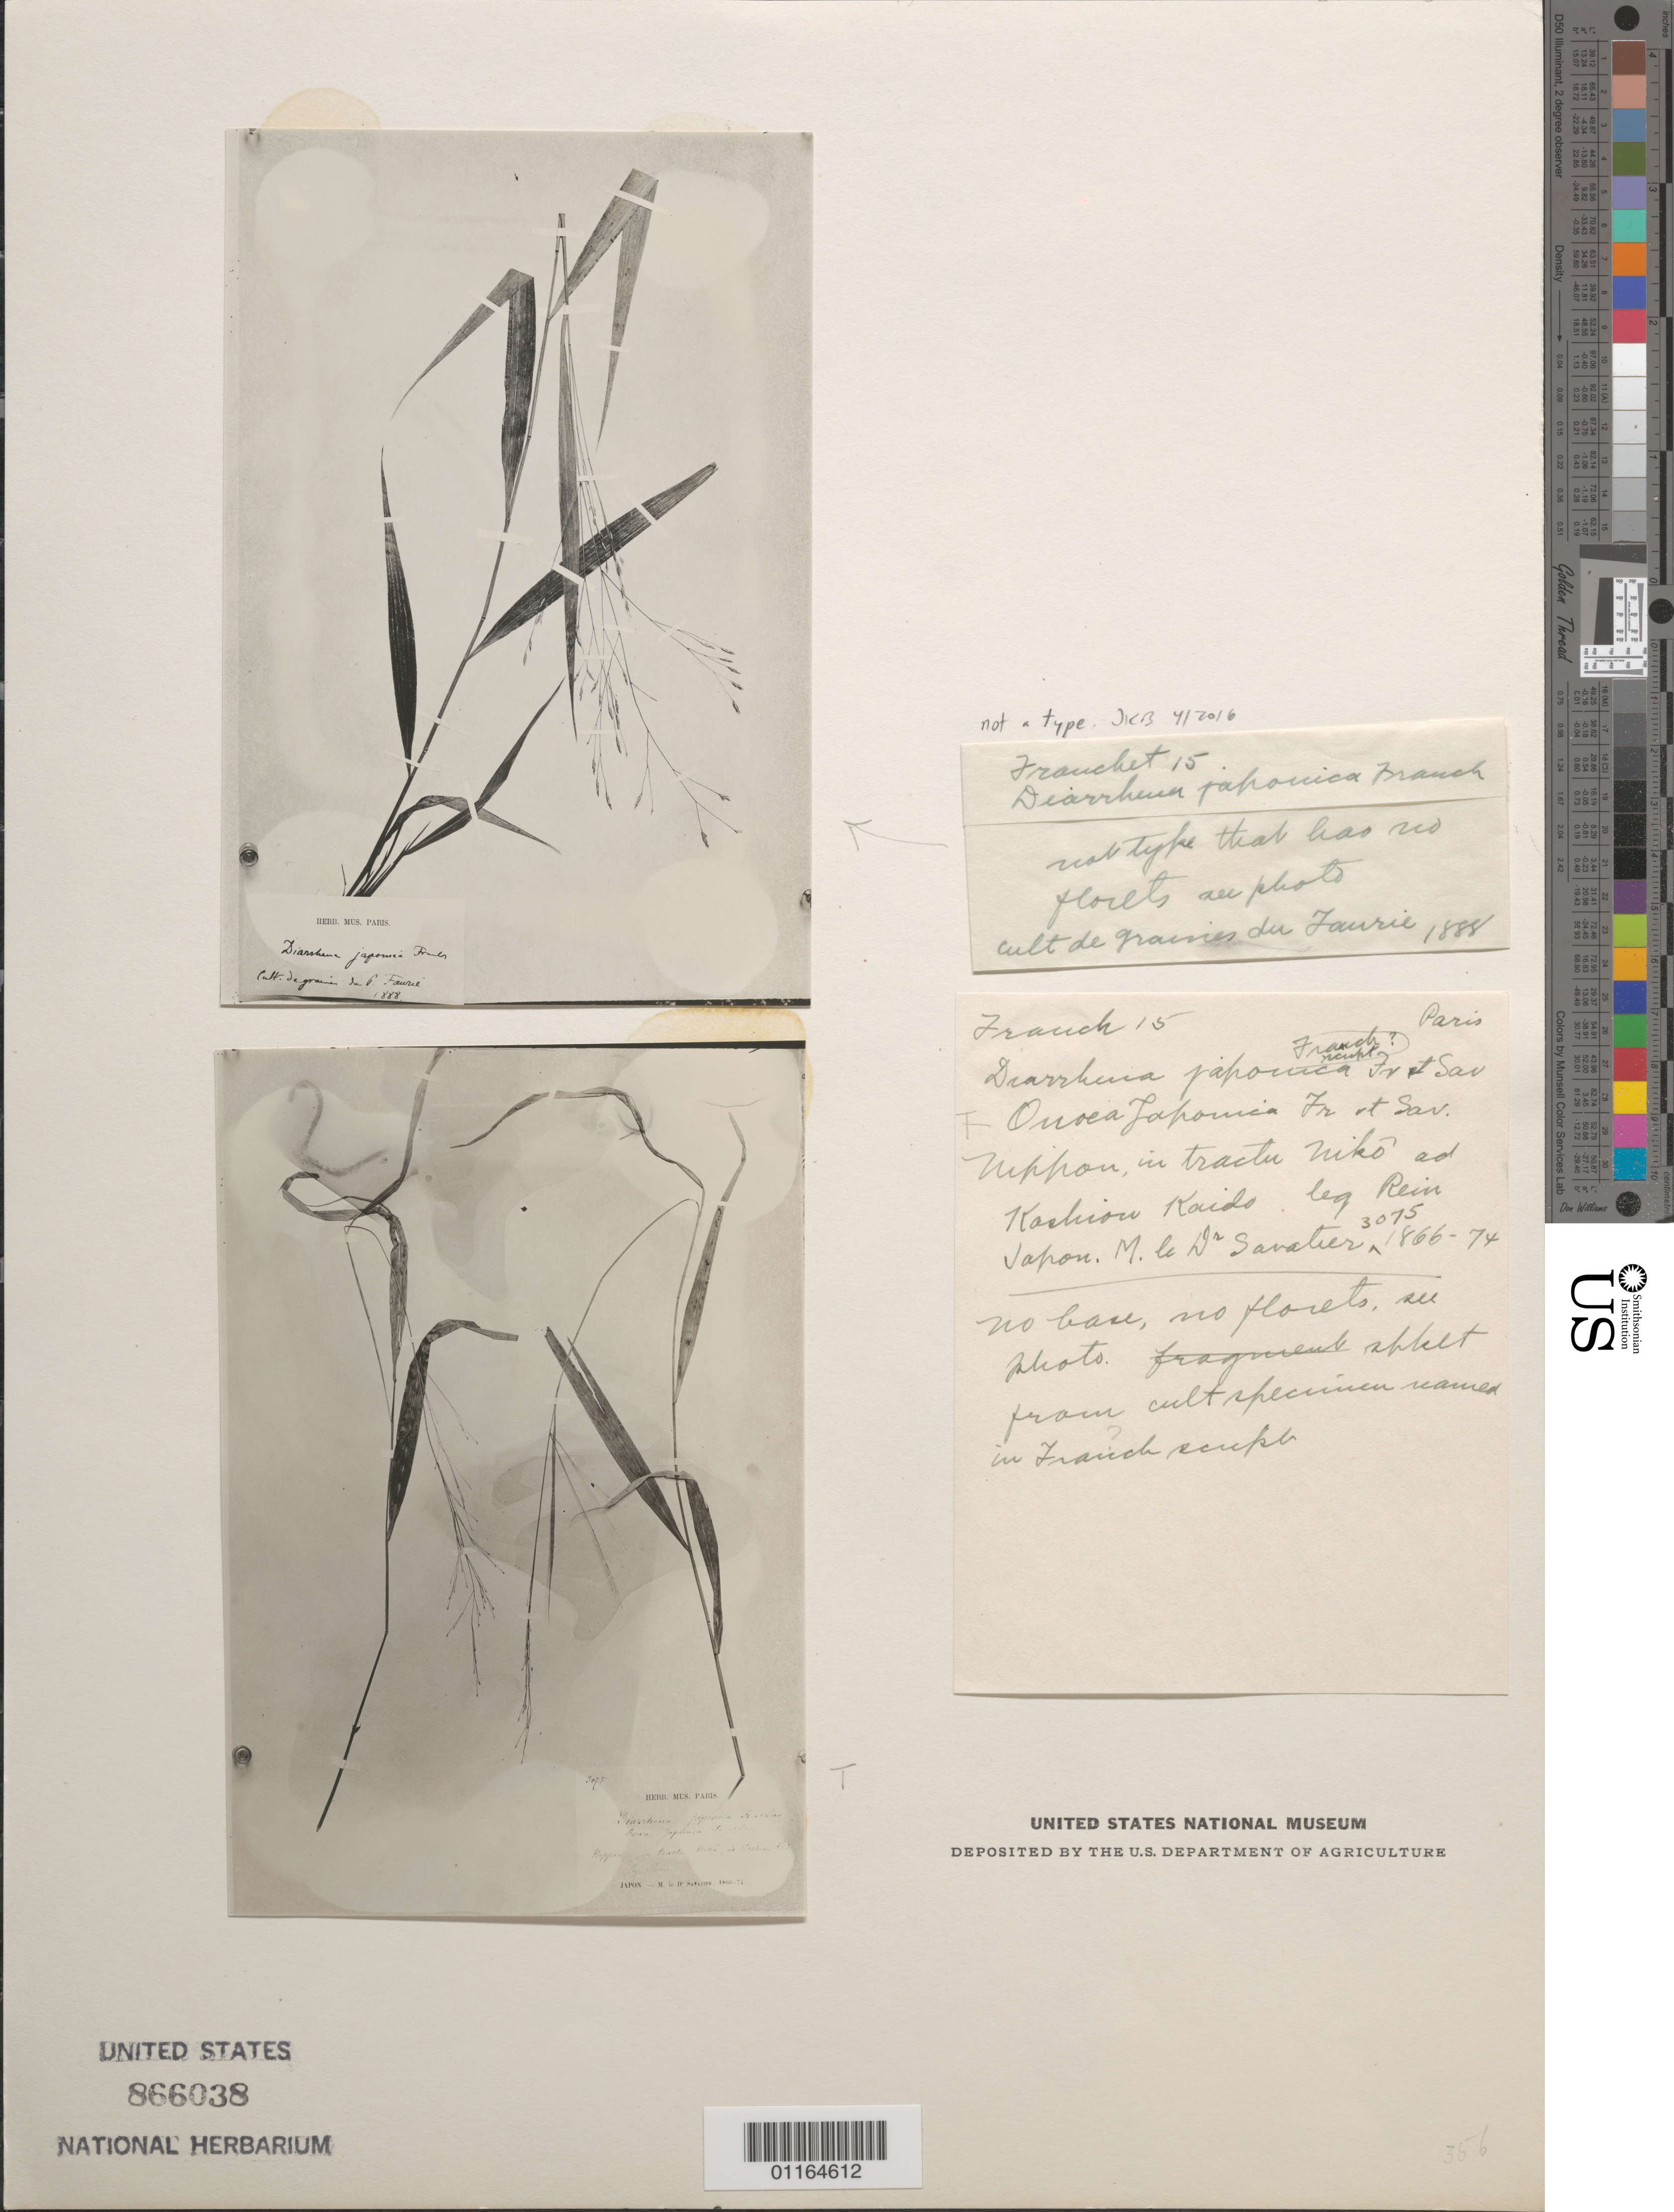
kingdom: Plantae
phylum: Tracheophyta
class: Liliopsida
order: Poales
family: Poaceae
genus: Diarrhena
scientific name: Diarrhena japonica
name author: Franch. & Sav.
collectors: A. R. Franchet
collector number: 15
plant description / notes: Photograph and fragmentary material of (non-type) specimen ex herb. Paris (?). Apparently taken from specimen made from cultivated plant, "cult. de graines du G. Faurie 1888". A second photo on the sheet may represent the type, but no fragments of this specimen are attached.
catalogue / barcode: US 866038